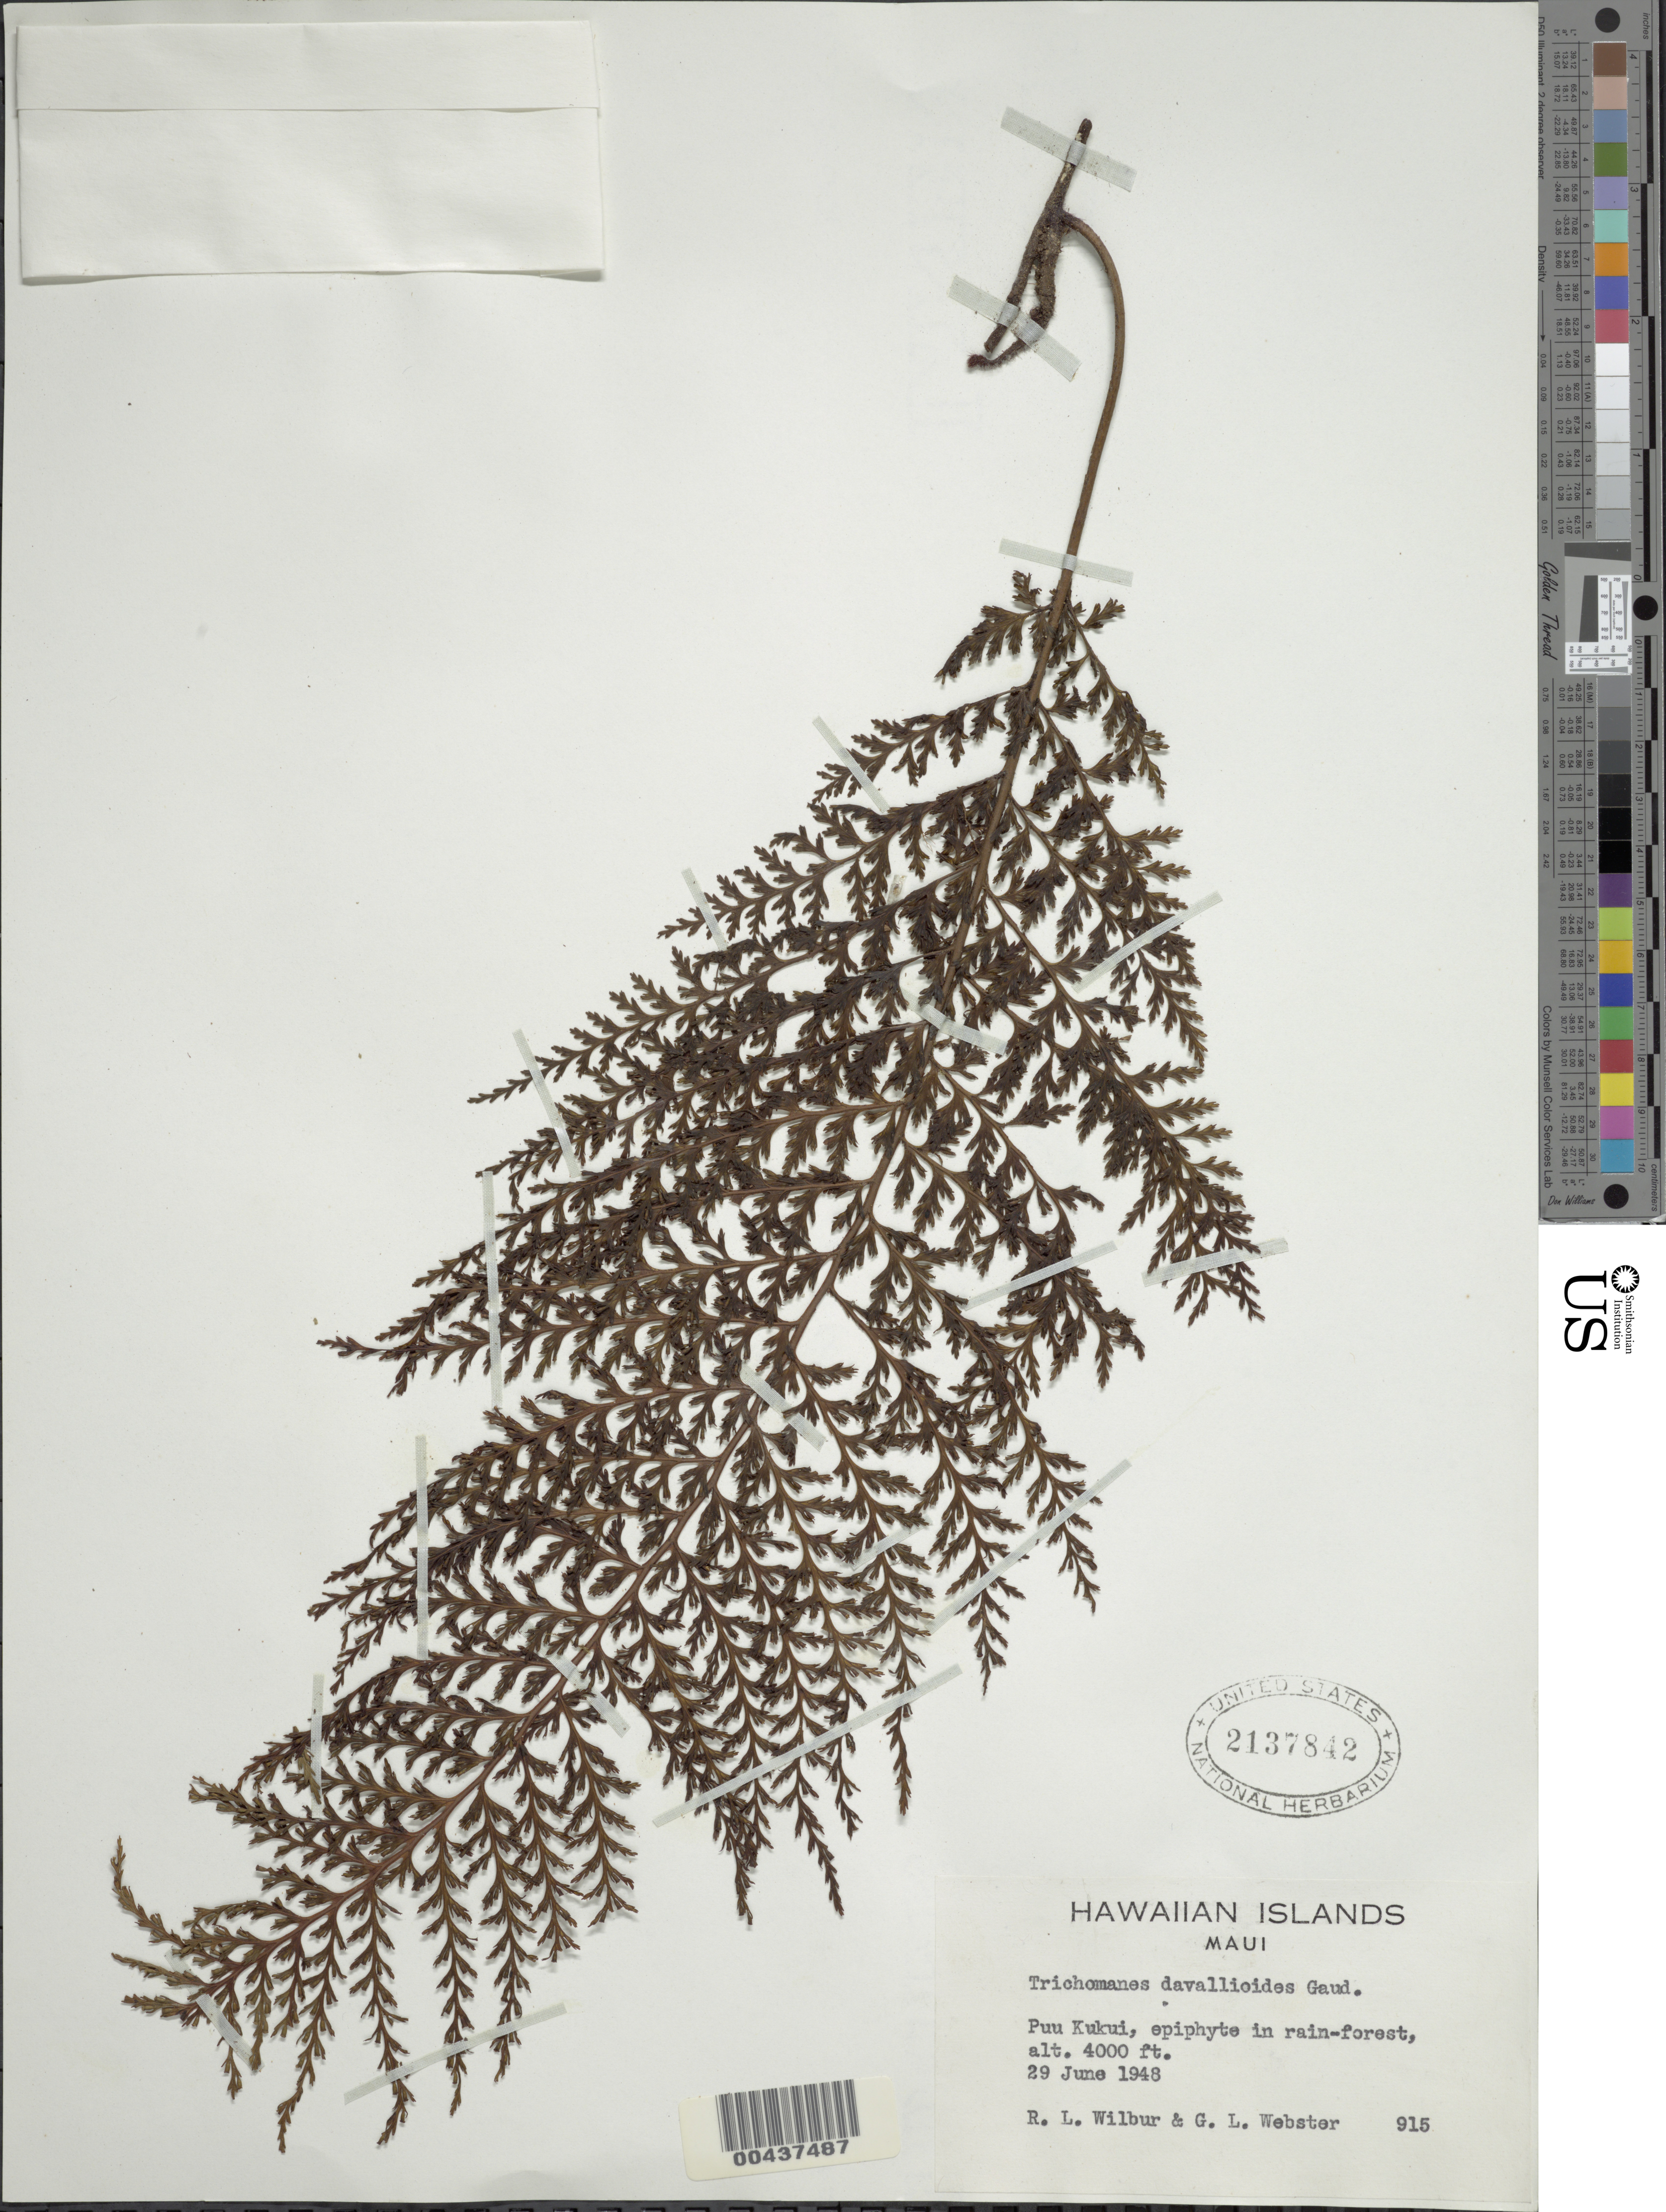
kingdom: Plantae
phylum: Tracheophyta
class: Polypodiopsida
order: Hymenophyllales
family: Hymenophyllaceae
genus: Vandenboschia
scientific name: Vandenboschia davallioides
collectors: R. L. Wilbur & G. L. Webster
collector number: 915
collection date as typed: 29 Jun 1948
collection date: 1948-06-29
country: United States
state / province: Hawaii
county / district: Maui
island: Maui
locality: Puu Kukui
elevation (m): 1219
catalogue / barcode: US 2137842